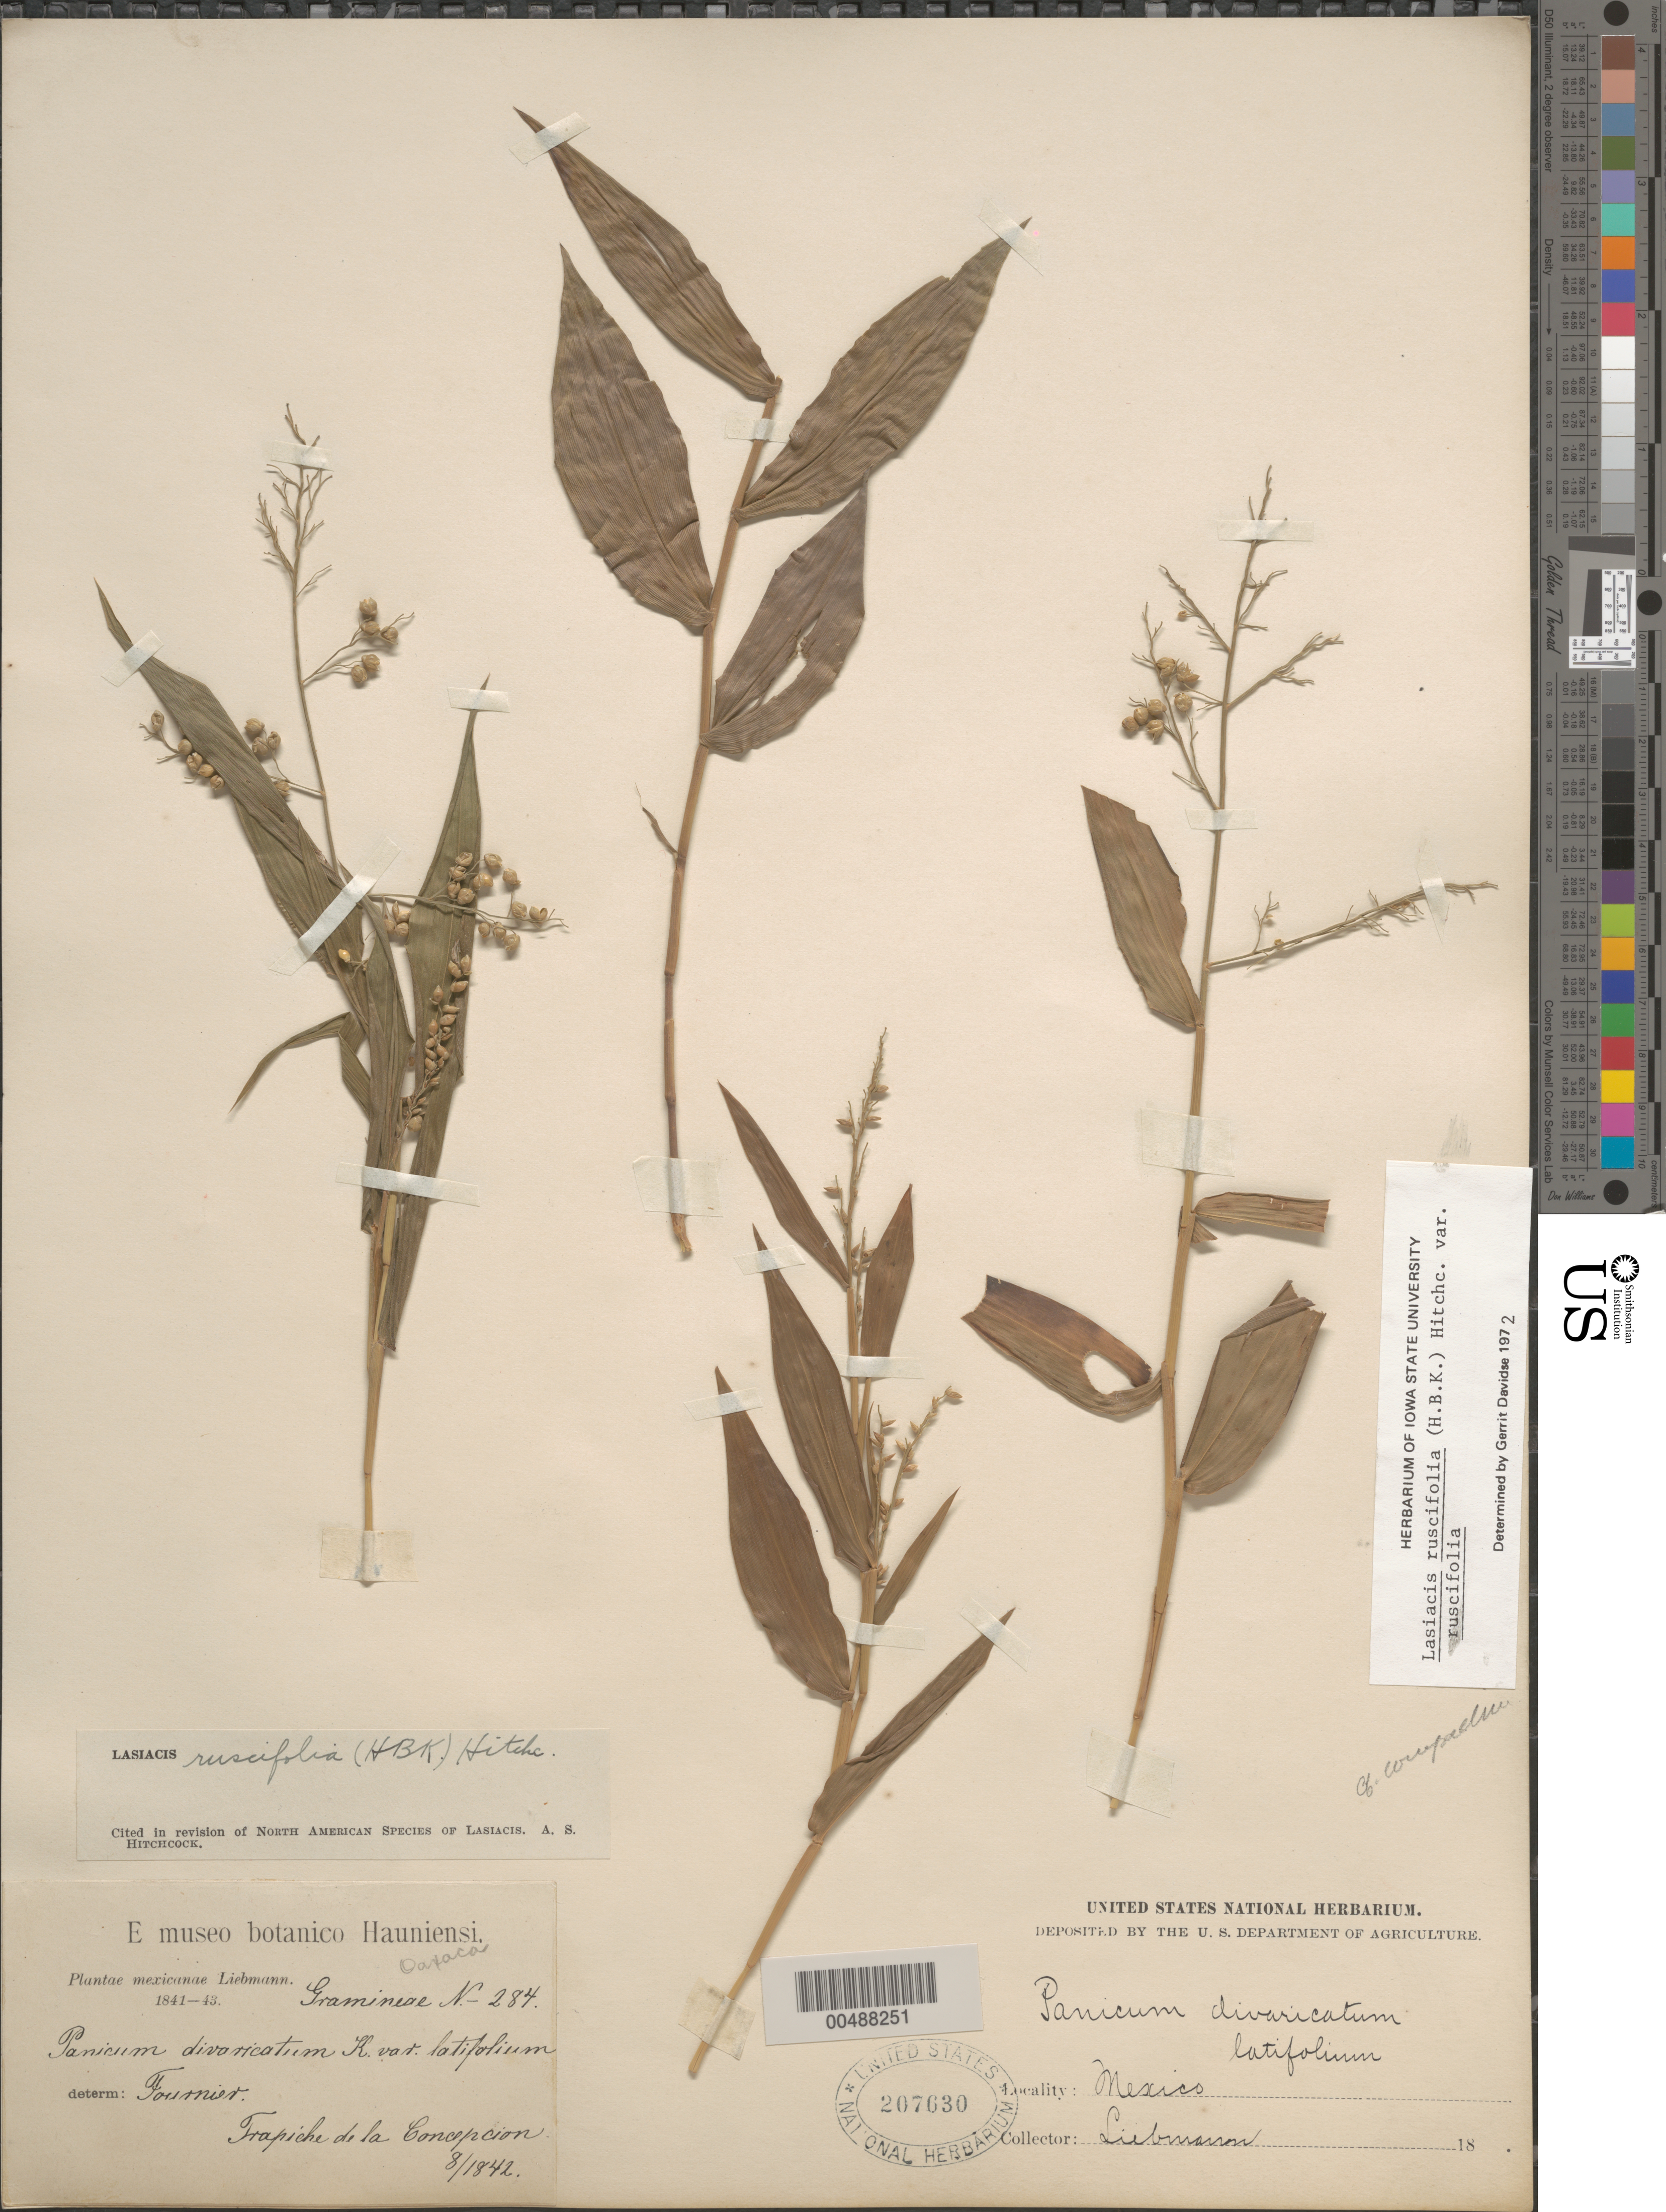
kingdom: Plantae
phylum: Tracheophyta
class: Liliopsida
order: Poales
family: Poaceae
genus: Lasiacis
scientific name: Lasiacis ruscifolia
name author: (Kunth) Hitchc.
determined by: Davidse, Gerrit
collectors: F. M. Liebmann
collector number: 284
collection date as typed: Aug 1942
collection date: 1942-08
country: Mexico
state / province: Oaxaca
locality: Tropiche de la Concepcion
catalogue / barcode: US 207630